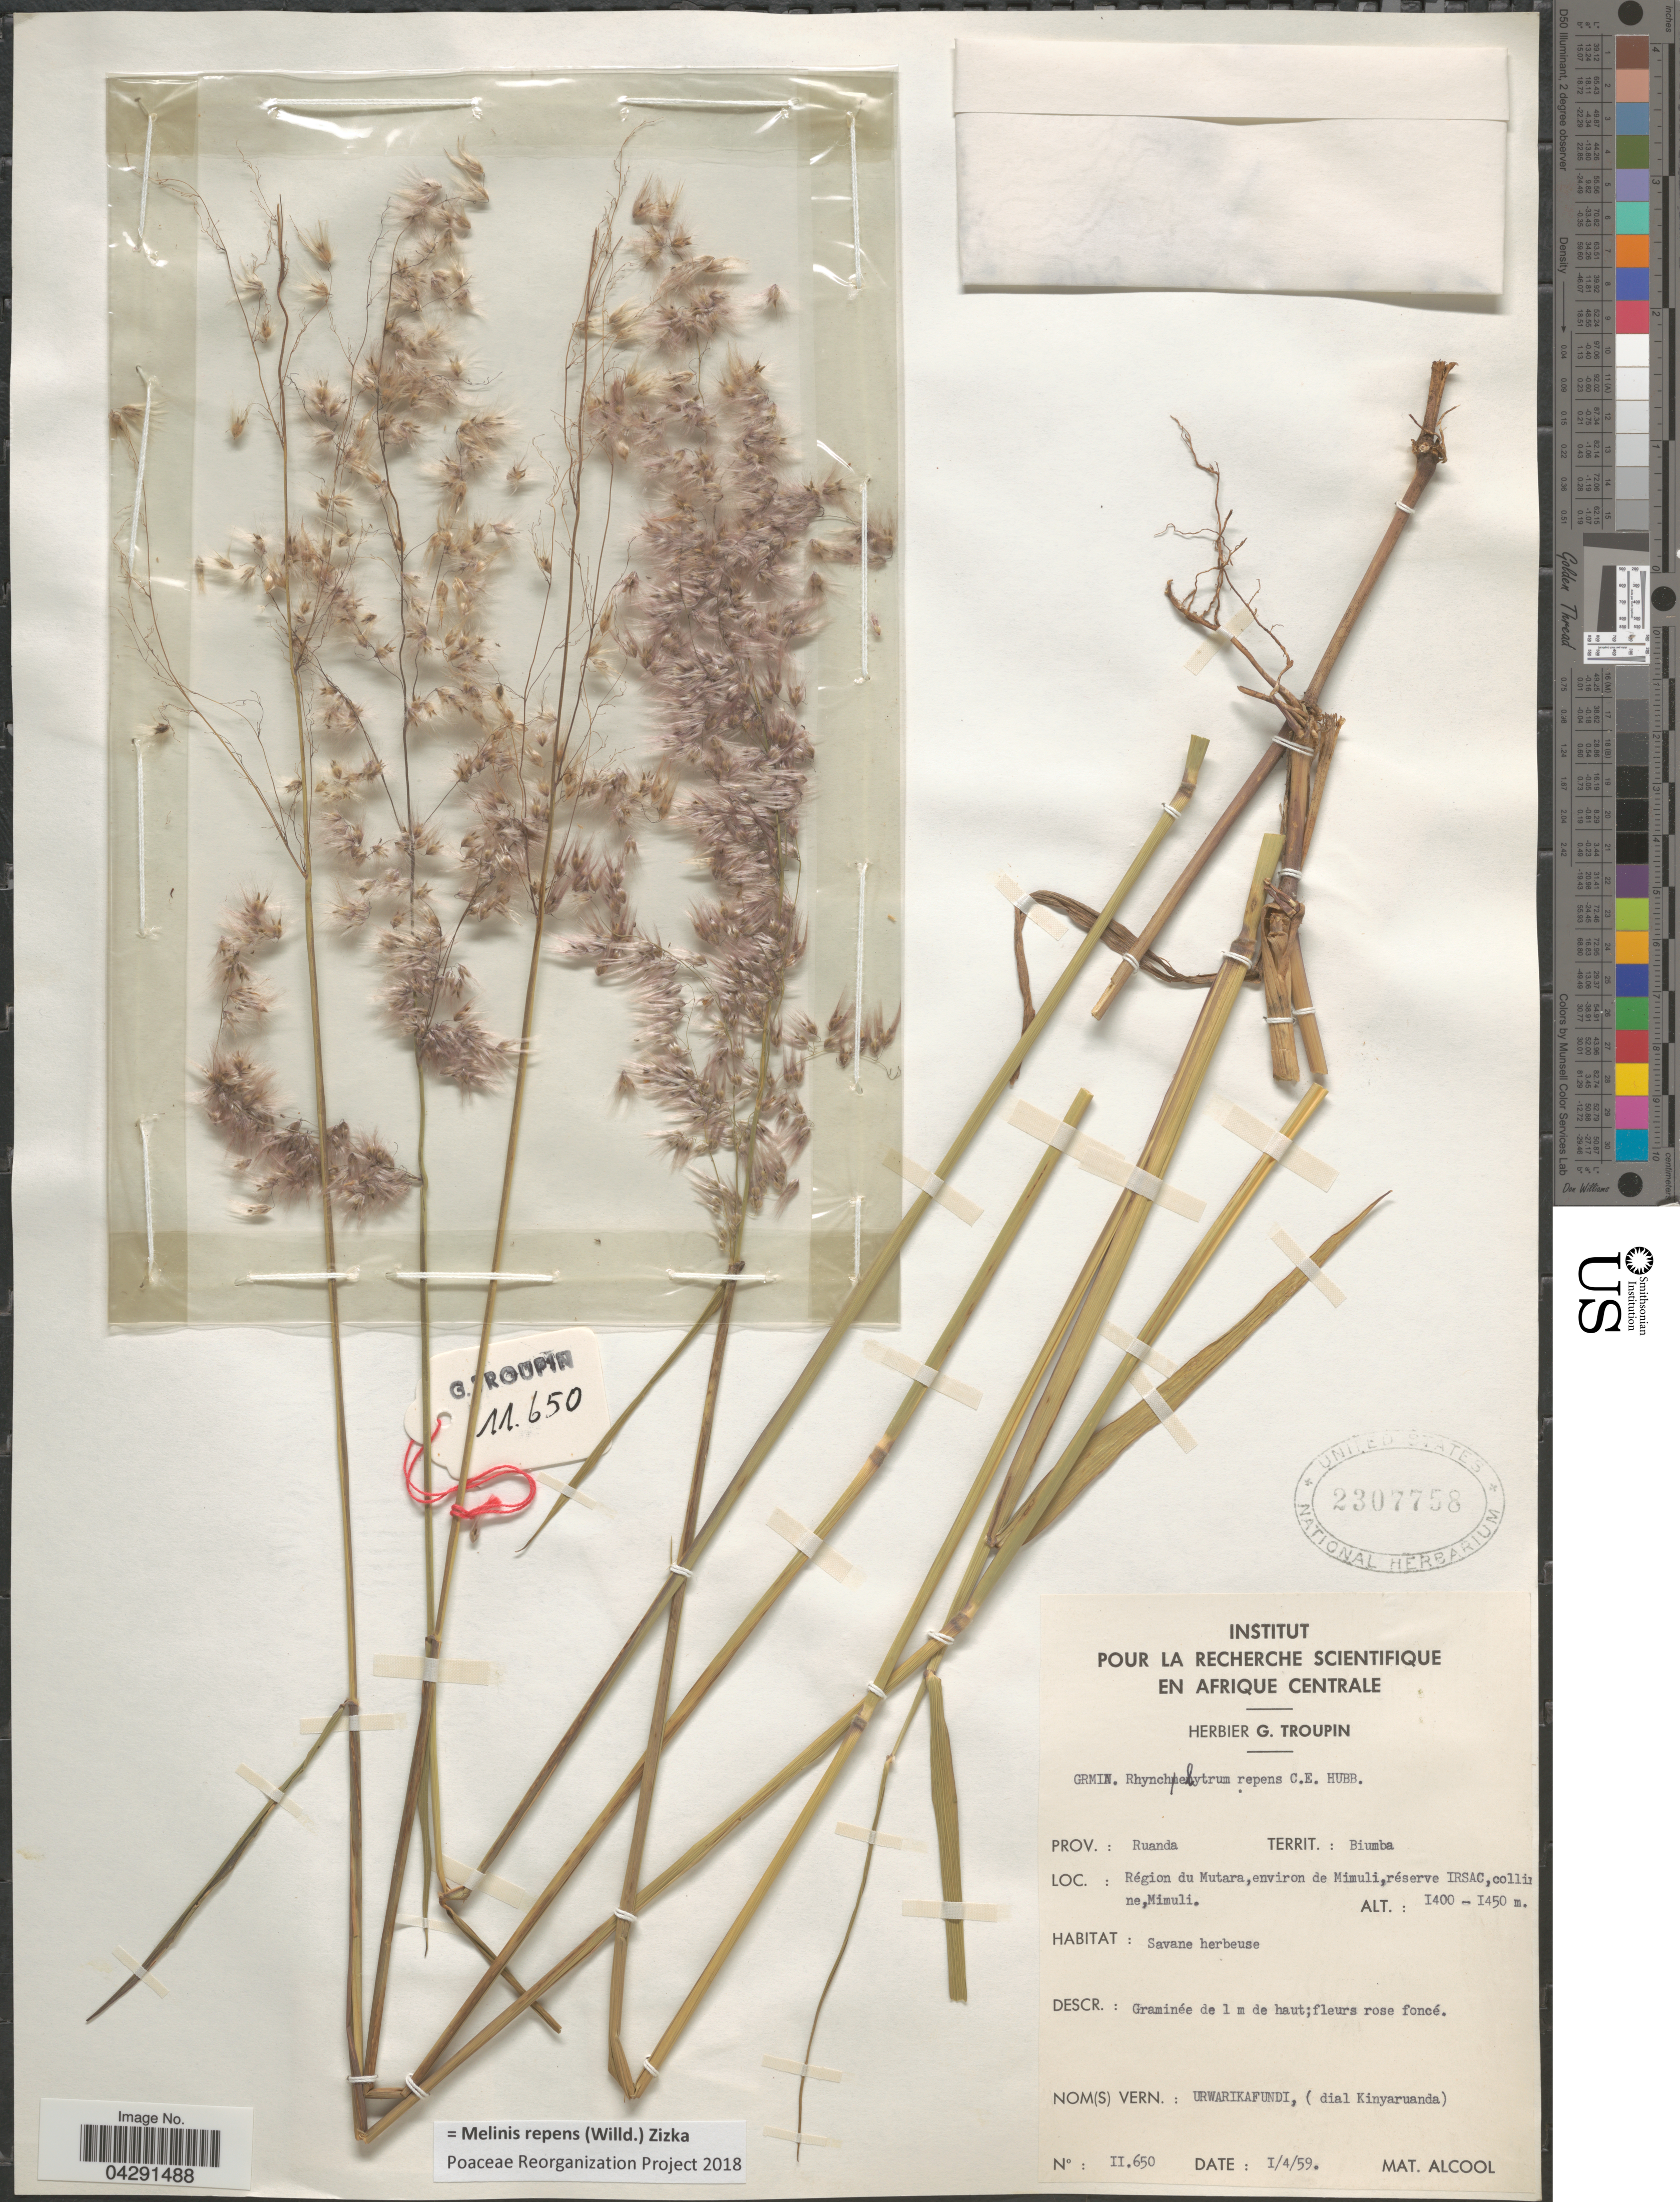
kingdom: Plantae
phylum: Tracheophyta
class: Liliopsida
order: Poales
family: Poaceae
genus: Melinis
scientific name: Melinis repens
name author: (Willd.) Zizka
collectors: M. Alcool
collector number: II.650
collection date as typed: Transcribed d/m/y: 1/4/59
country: Central African Republic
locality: Afrique Centrale. Prov.: Ruanda Territ.: Biumba. Région du Mutara, environ de Mimuli, réserve IRSAC, colline Mimuli.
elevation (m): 1400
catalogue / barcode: US 2307758